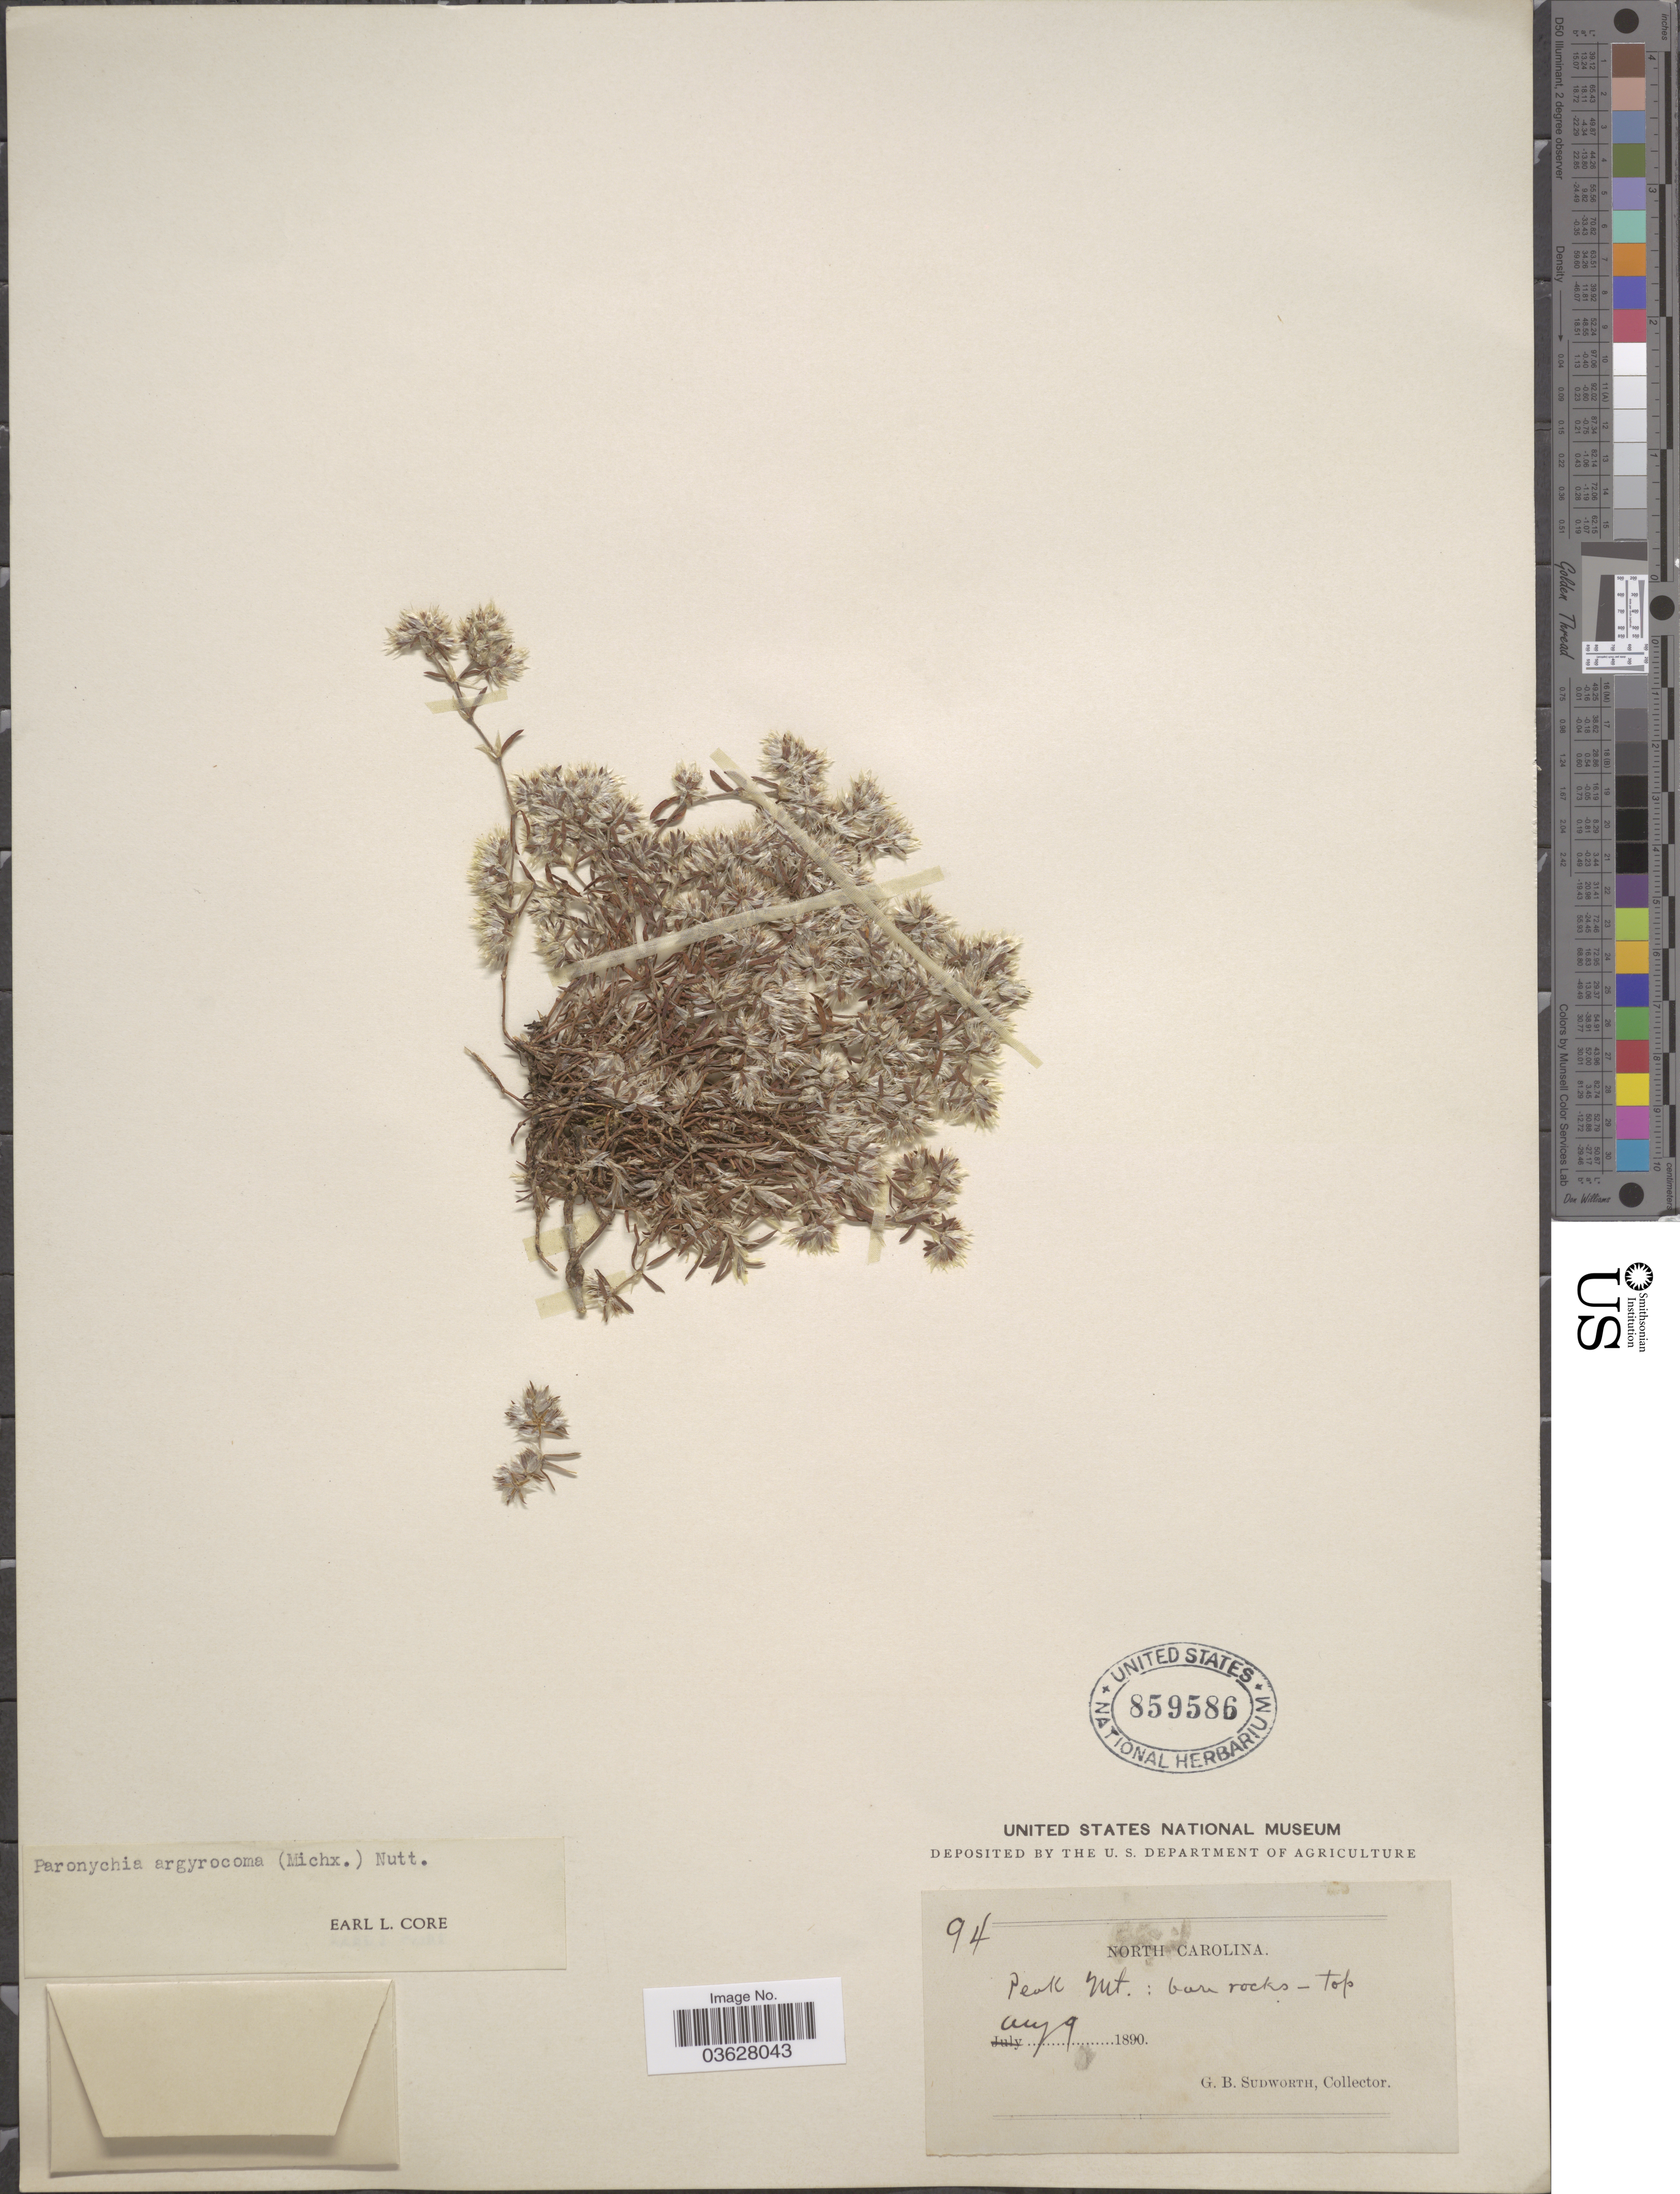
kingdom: Plantae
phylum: Tracheophyta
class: Magnoliopsida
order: Caryophyllales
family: Caryophyllaceae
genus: Paronychia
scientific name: Paronychia argyrocoma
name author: (Michx.) Nutt.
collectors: G. B. Sudworth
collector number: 94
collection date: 1890-08-09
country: United States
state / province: North Carolina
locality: Peak Mt.: bare rocks-top.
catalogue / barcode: US 859586